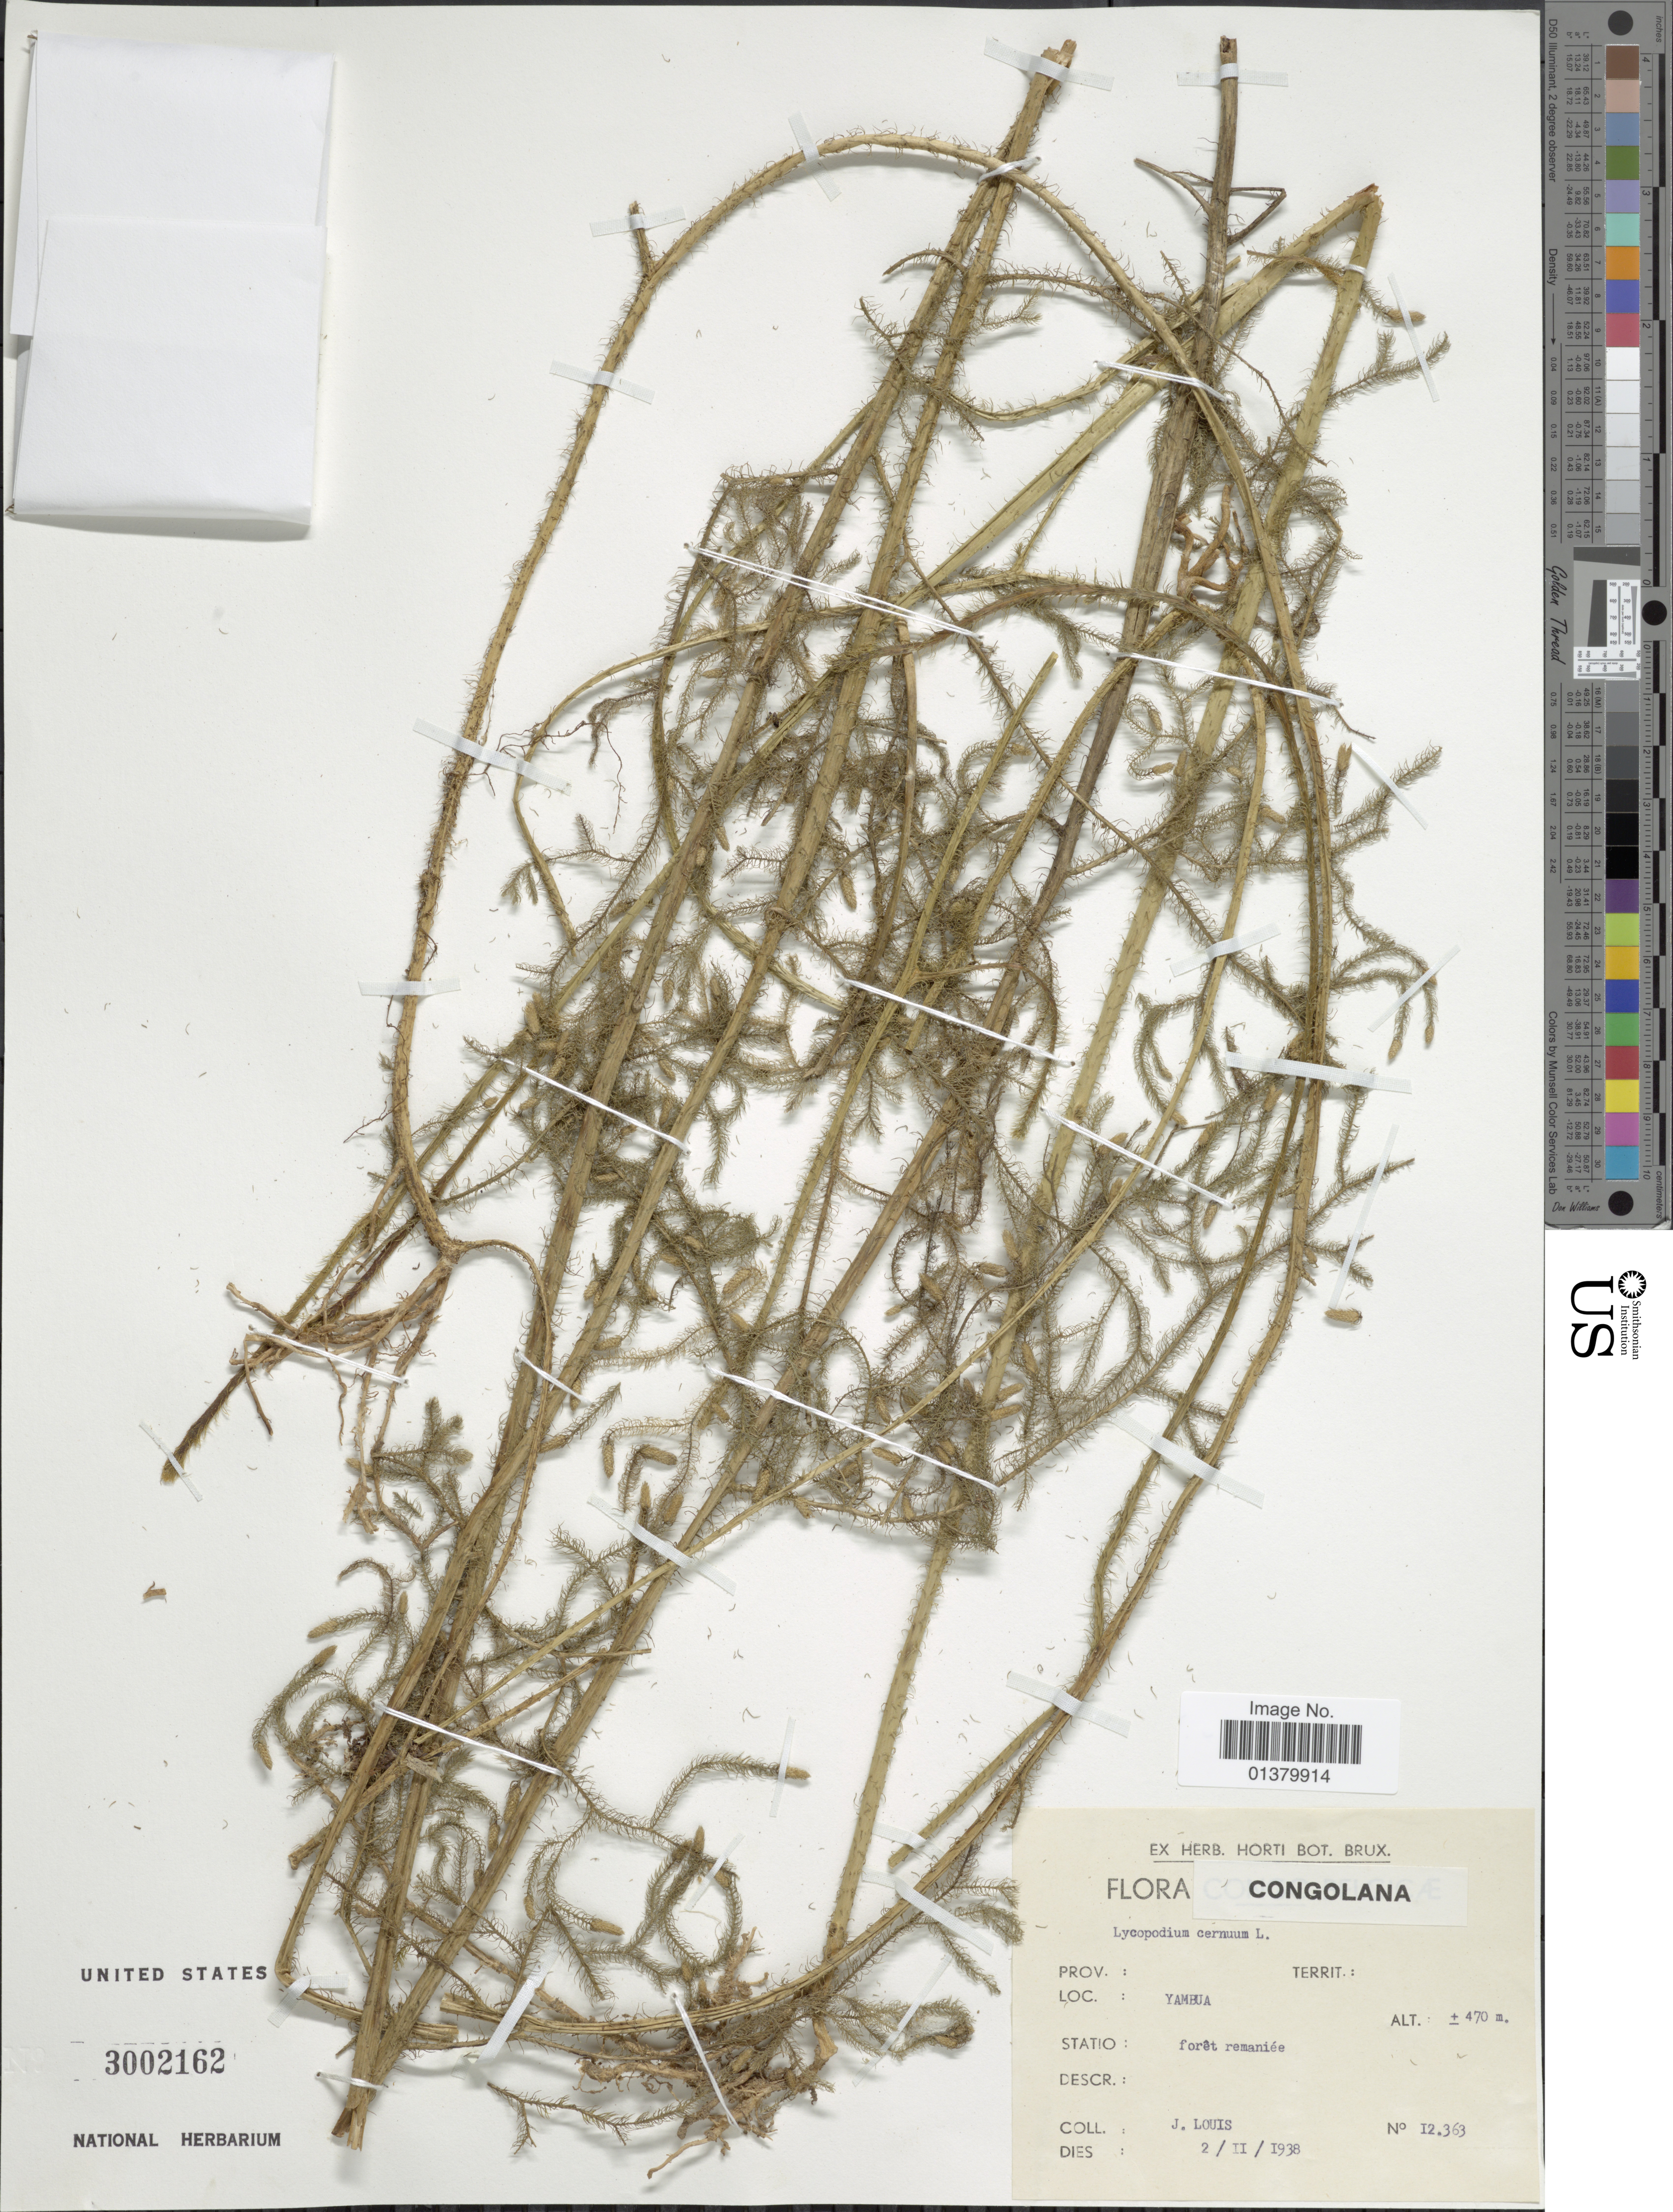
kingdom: Plantae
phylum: Tracheophyta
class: Lycopodiopsida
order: Lycopodiales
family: Lycopodiaceae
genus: Palhinhaea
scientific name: Palhinhaea cernua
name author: (L.) Vasc. & Franco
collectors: J. Louis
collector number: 12363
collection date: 1938-02-02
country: Congo, Democratic Republic of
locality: Yamhua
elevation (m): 470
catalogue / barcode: US 3002162